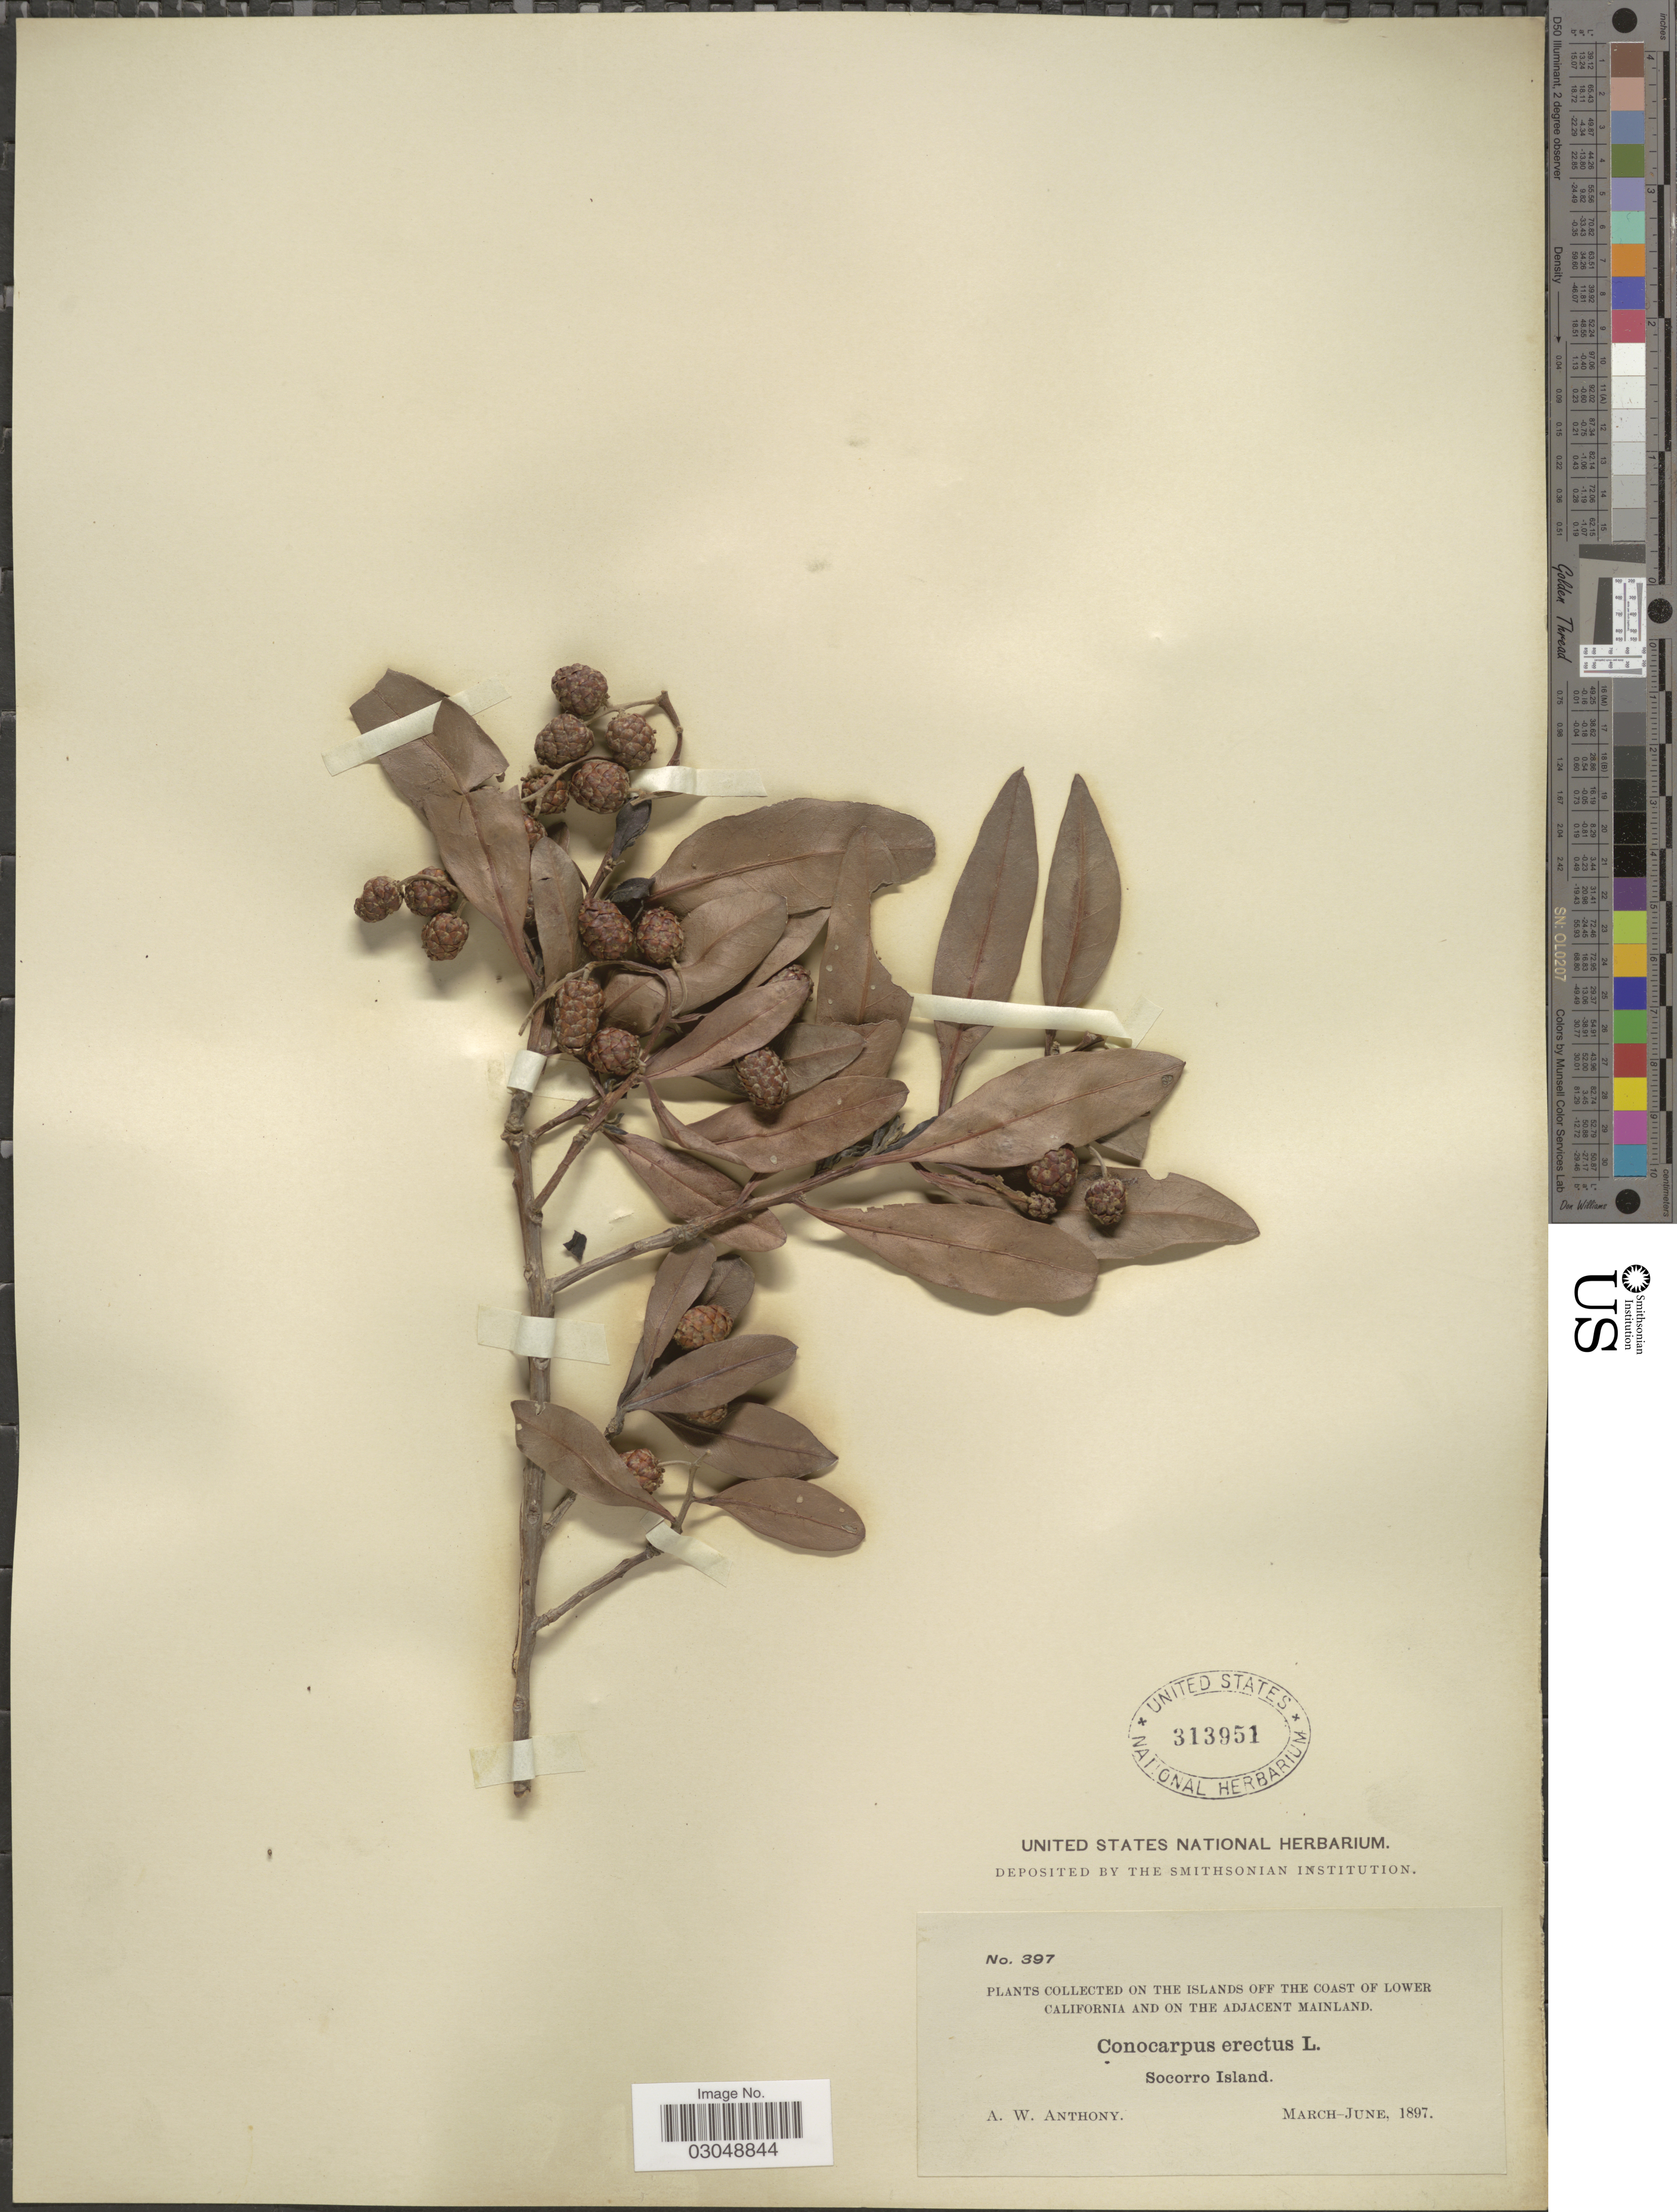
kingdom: Plantae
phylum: Tracheophyta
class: Magnoliopsida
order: Myrtales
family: Combretaceae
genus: Conocarpus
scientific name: Conocarpus erectus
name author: L.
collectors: A. W. Anthony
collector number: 397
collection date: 1897-03/1897-06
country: Mexico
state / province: Colima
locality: Islands off the coast of Lower California and on the adjacent mainland. Socorro Island.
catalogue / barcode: US 313951